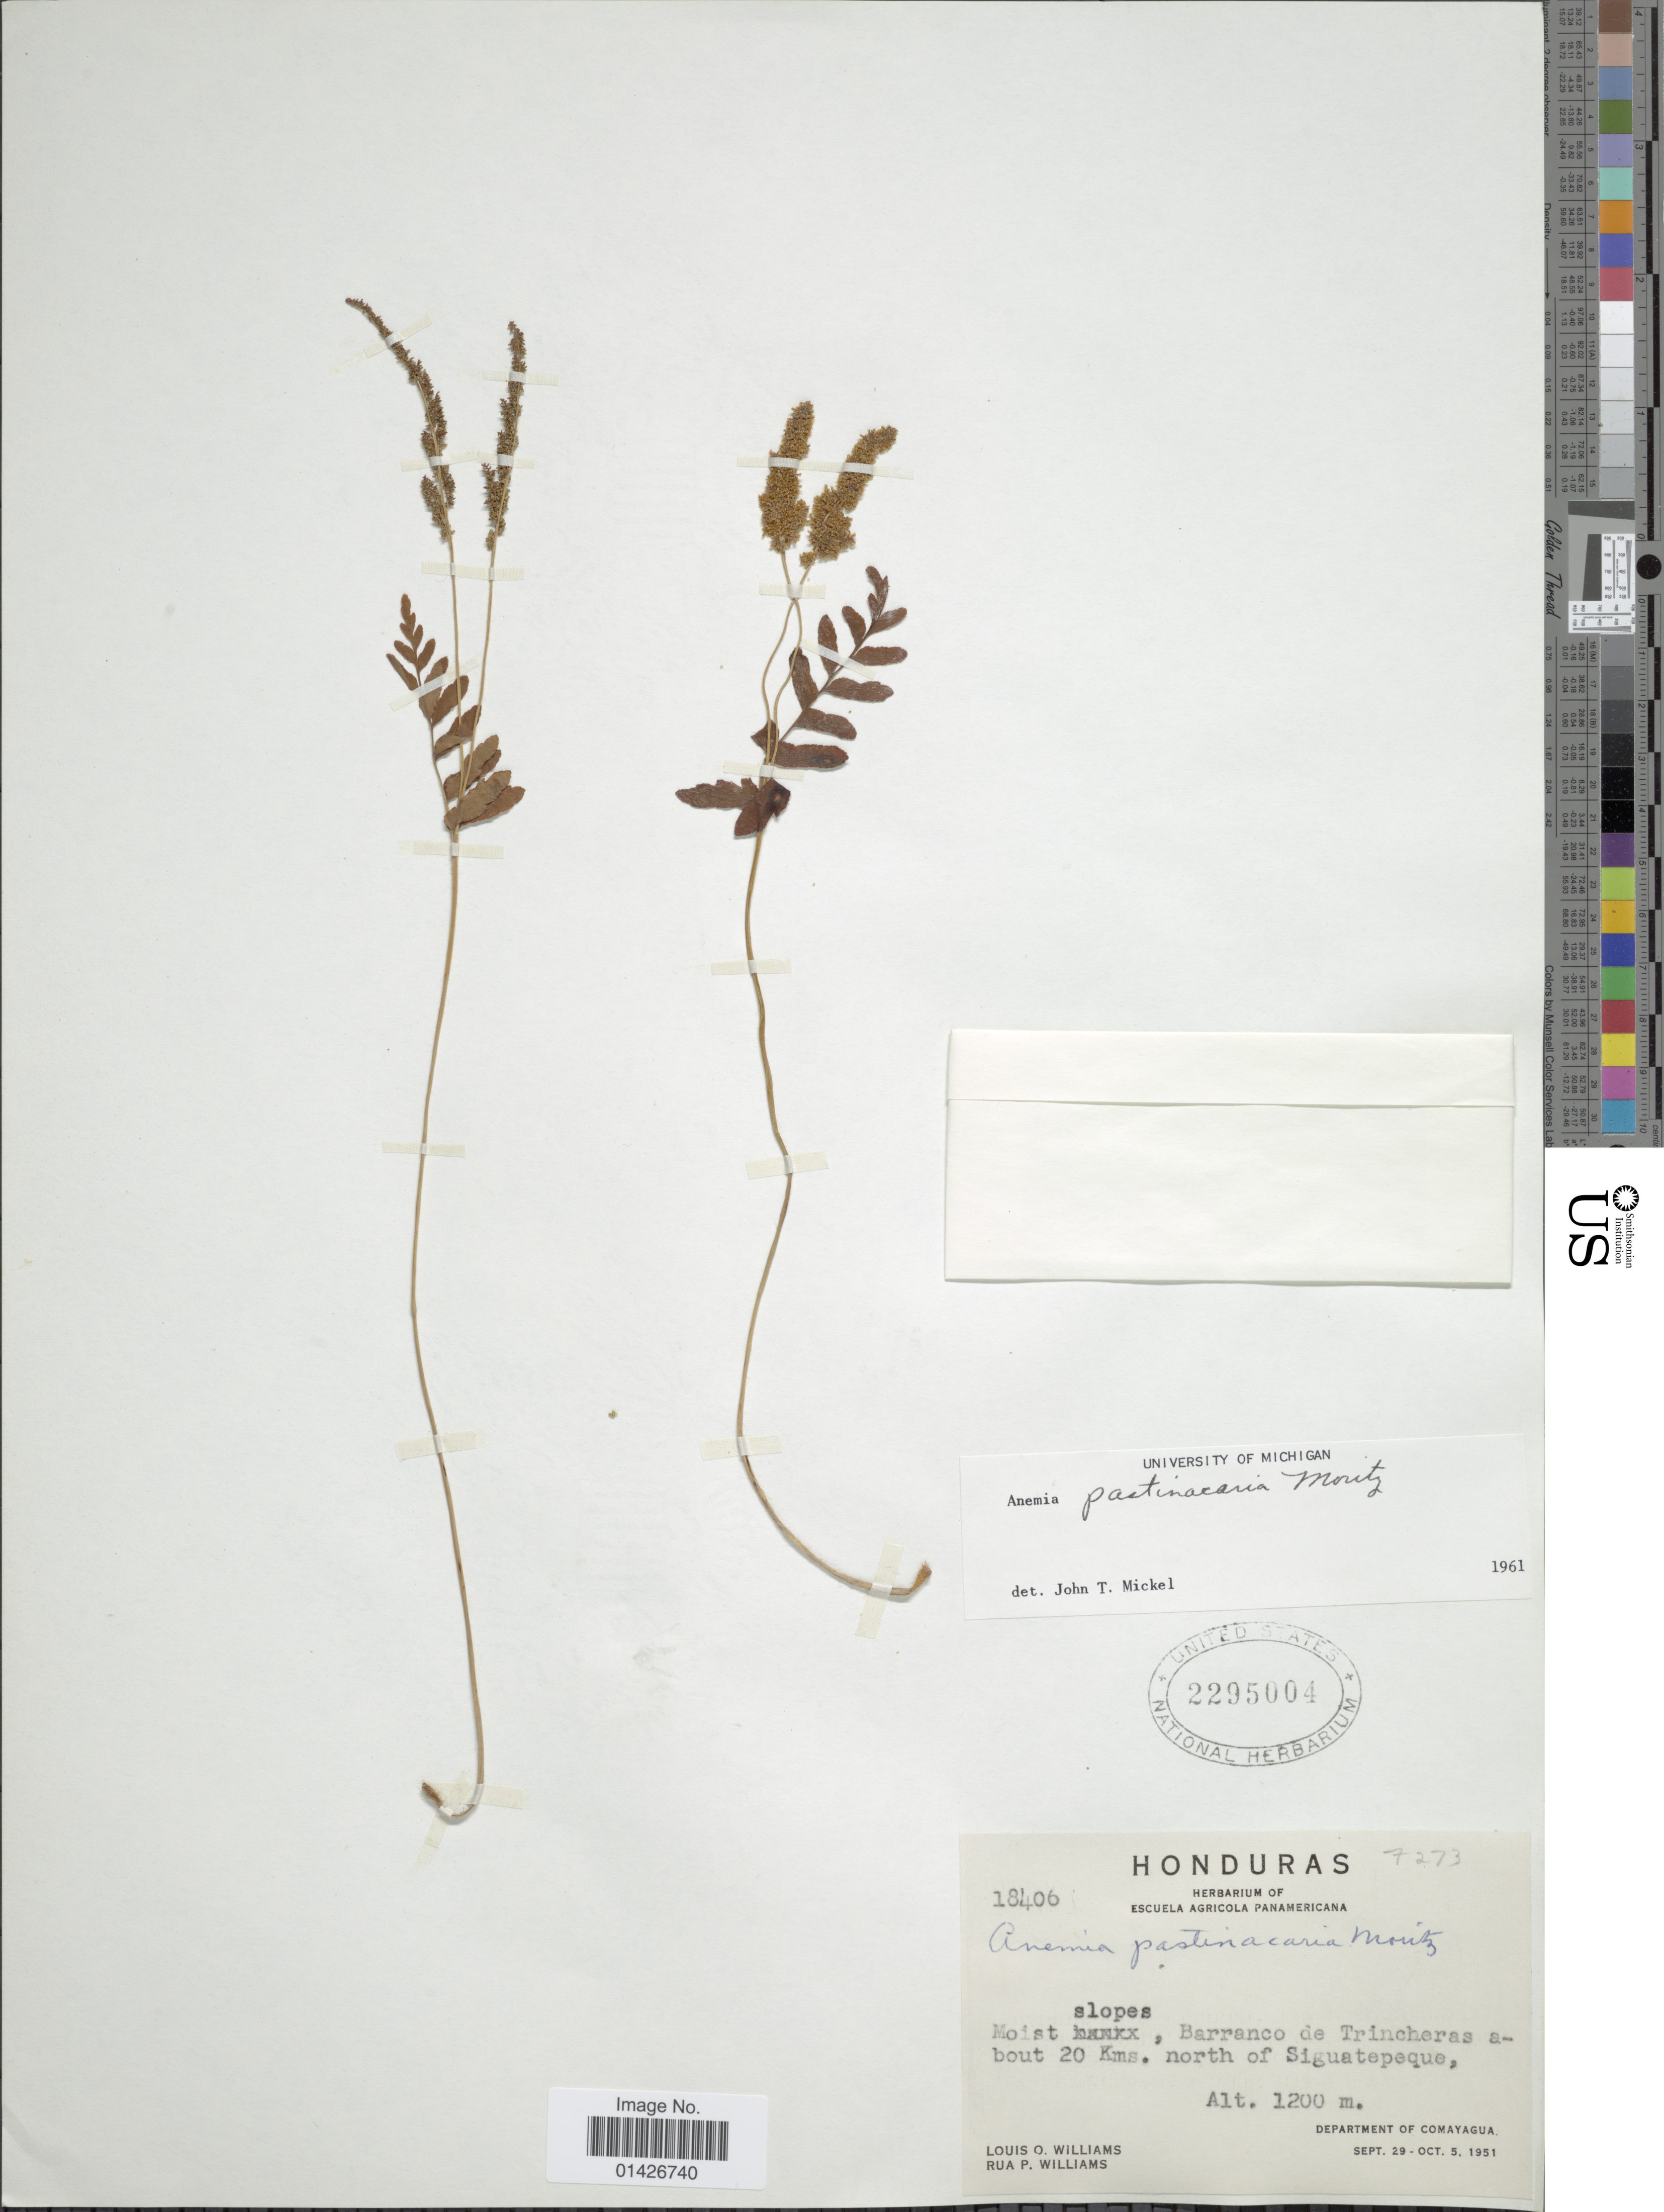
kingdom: Plantae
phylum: Tracheophyta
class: Polypodiopsida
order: Schizaeales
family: Anemiaceae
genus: Anemia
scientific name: Anemia pastinacaria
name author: Moritz ex Prantl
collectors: L. O. Williams & R. P. Williams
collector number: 18406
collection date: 1951-09-29/1951-10-05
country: Honduras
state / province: Comayagua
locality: Mosit slopes, Barranco de Trincheras about 20 Kms, north of Siguatepeque,Department of Comayagua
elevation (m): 1200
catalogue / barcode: US 2295004